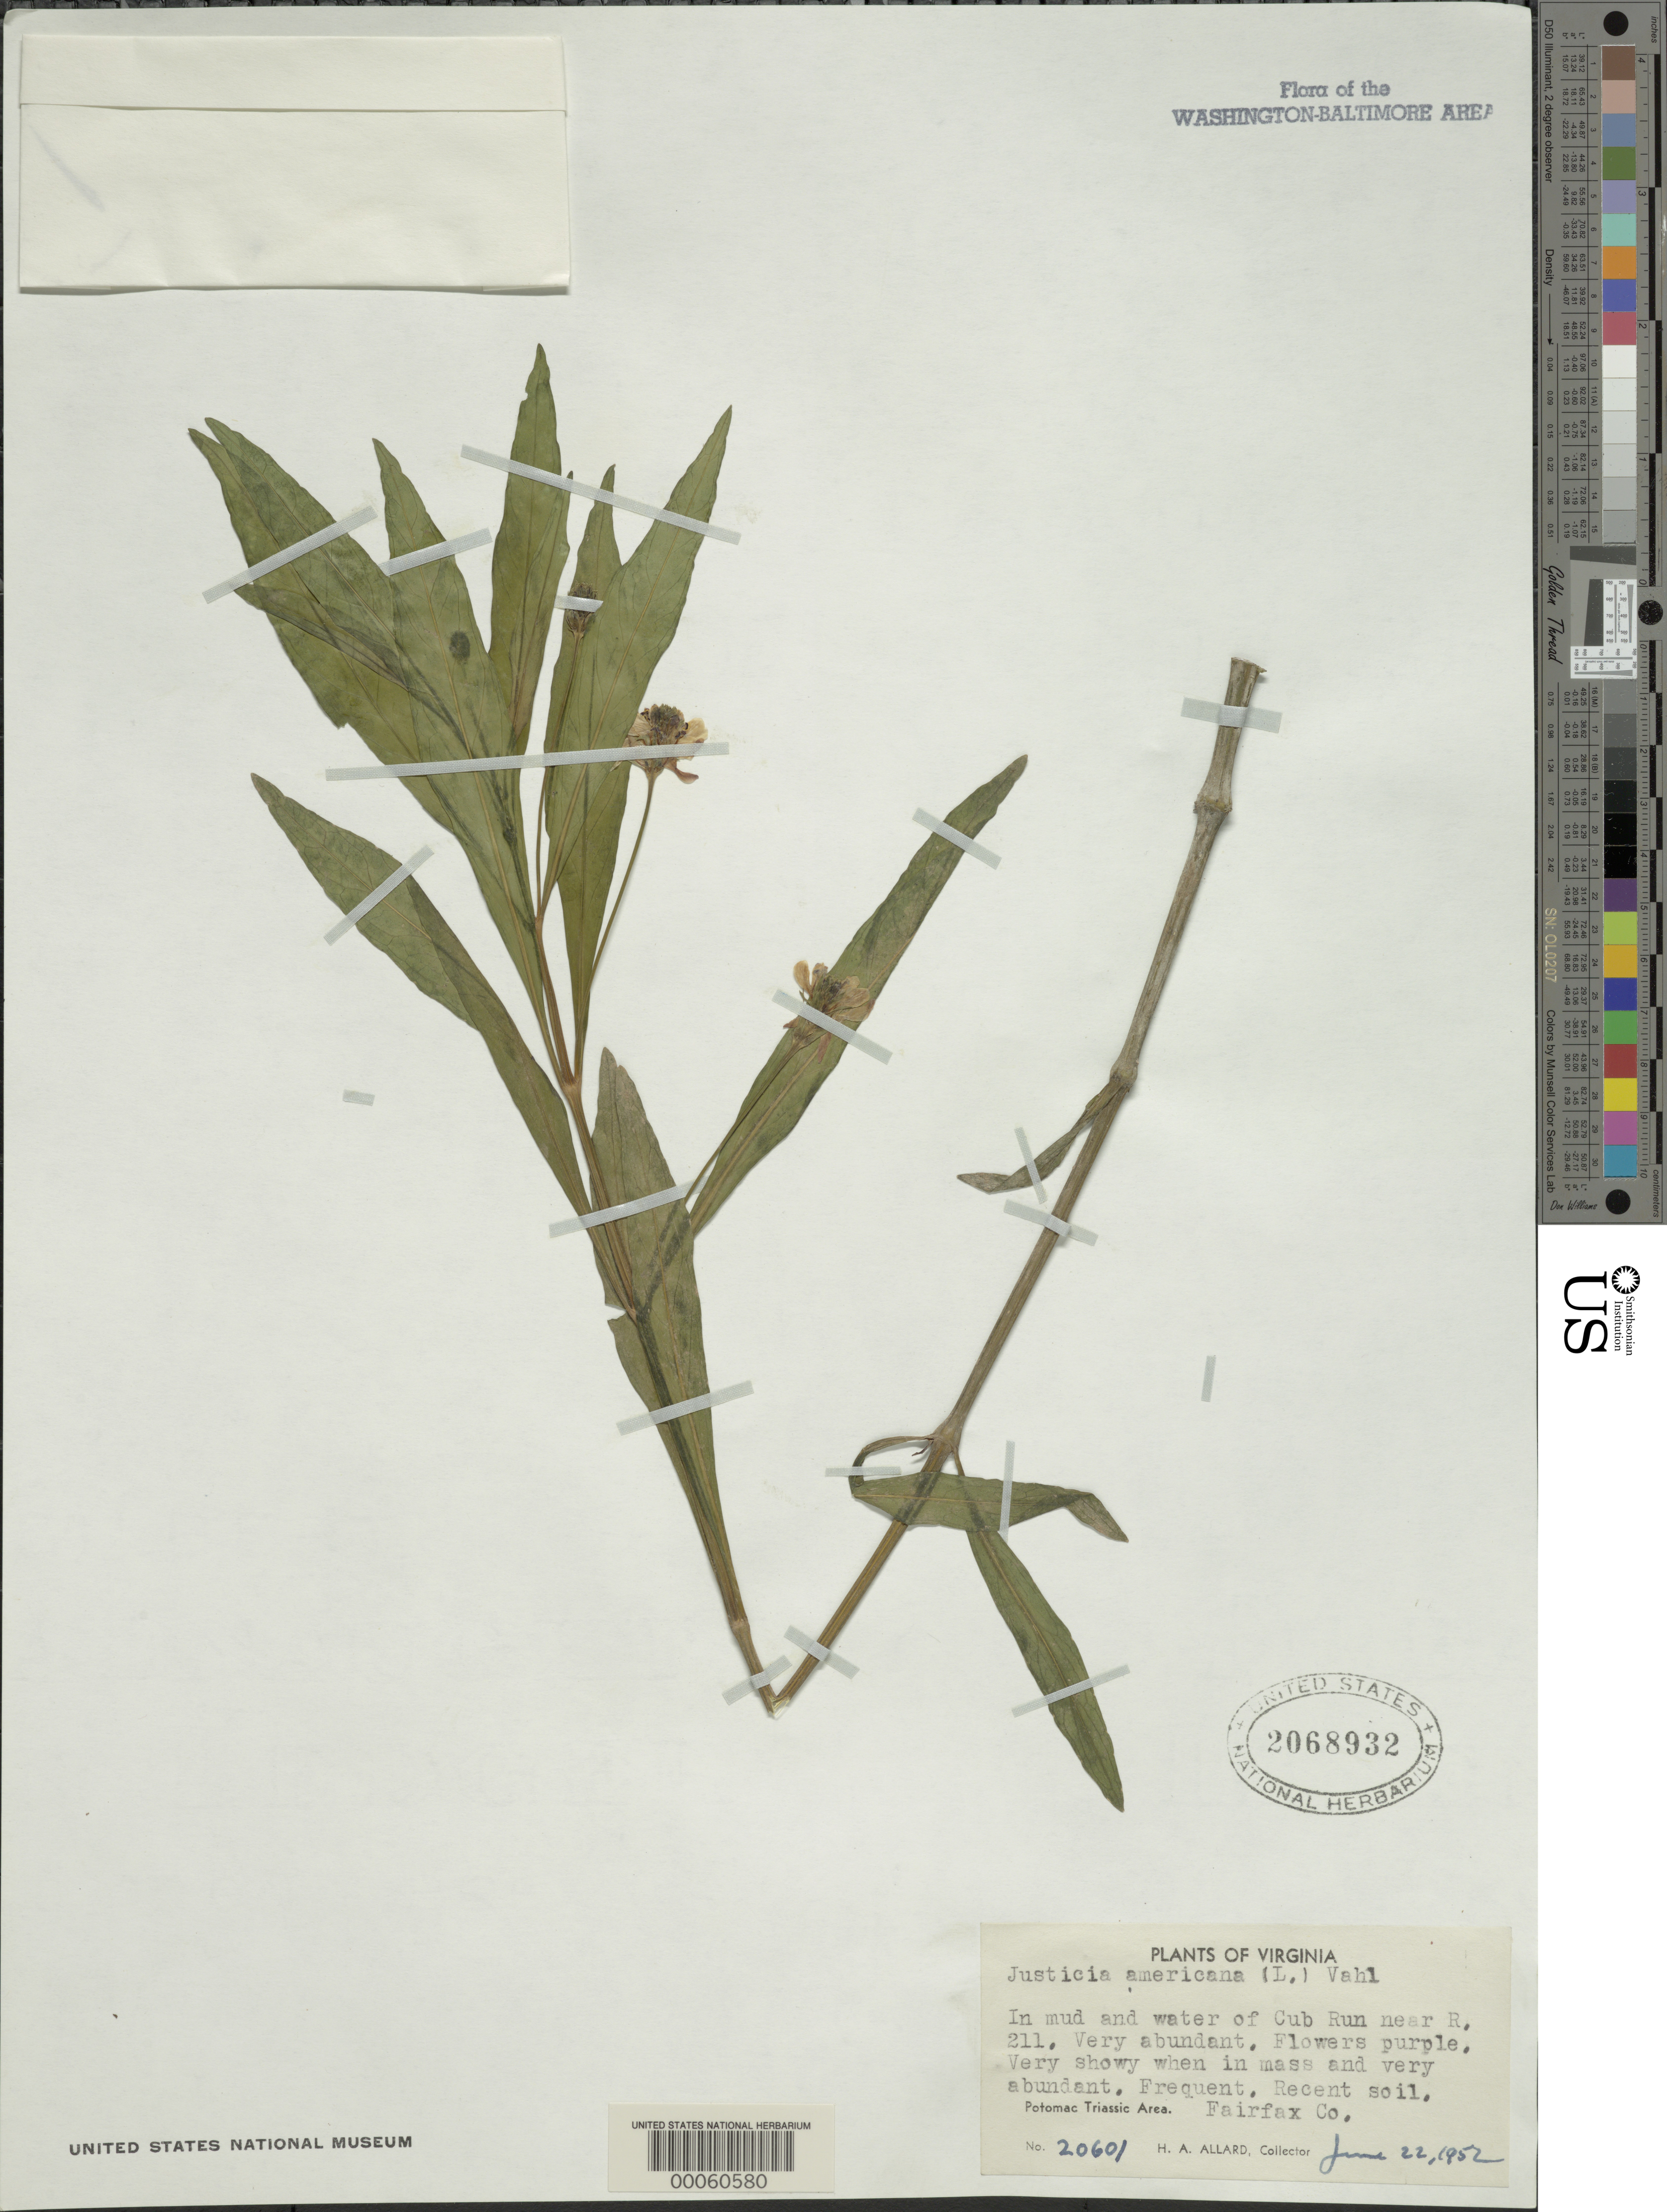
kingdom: Plantae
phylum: Tracheophyta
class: Magnoliopsida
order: Lamiales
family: Acanthaceae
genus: Justicia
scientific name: Justicia americana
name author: (L.) Vahl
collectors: H. A. Allard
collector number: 20601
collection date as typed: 22 Jun 1952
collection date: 1952-06-22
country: United States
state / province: Virginia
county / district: Fairfax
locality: Cub Run near Route 211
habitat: In water of Cub Run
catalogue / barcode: US 2068932